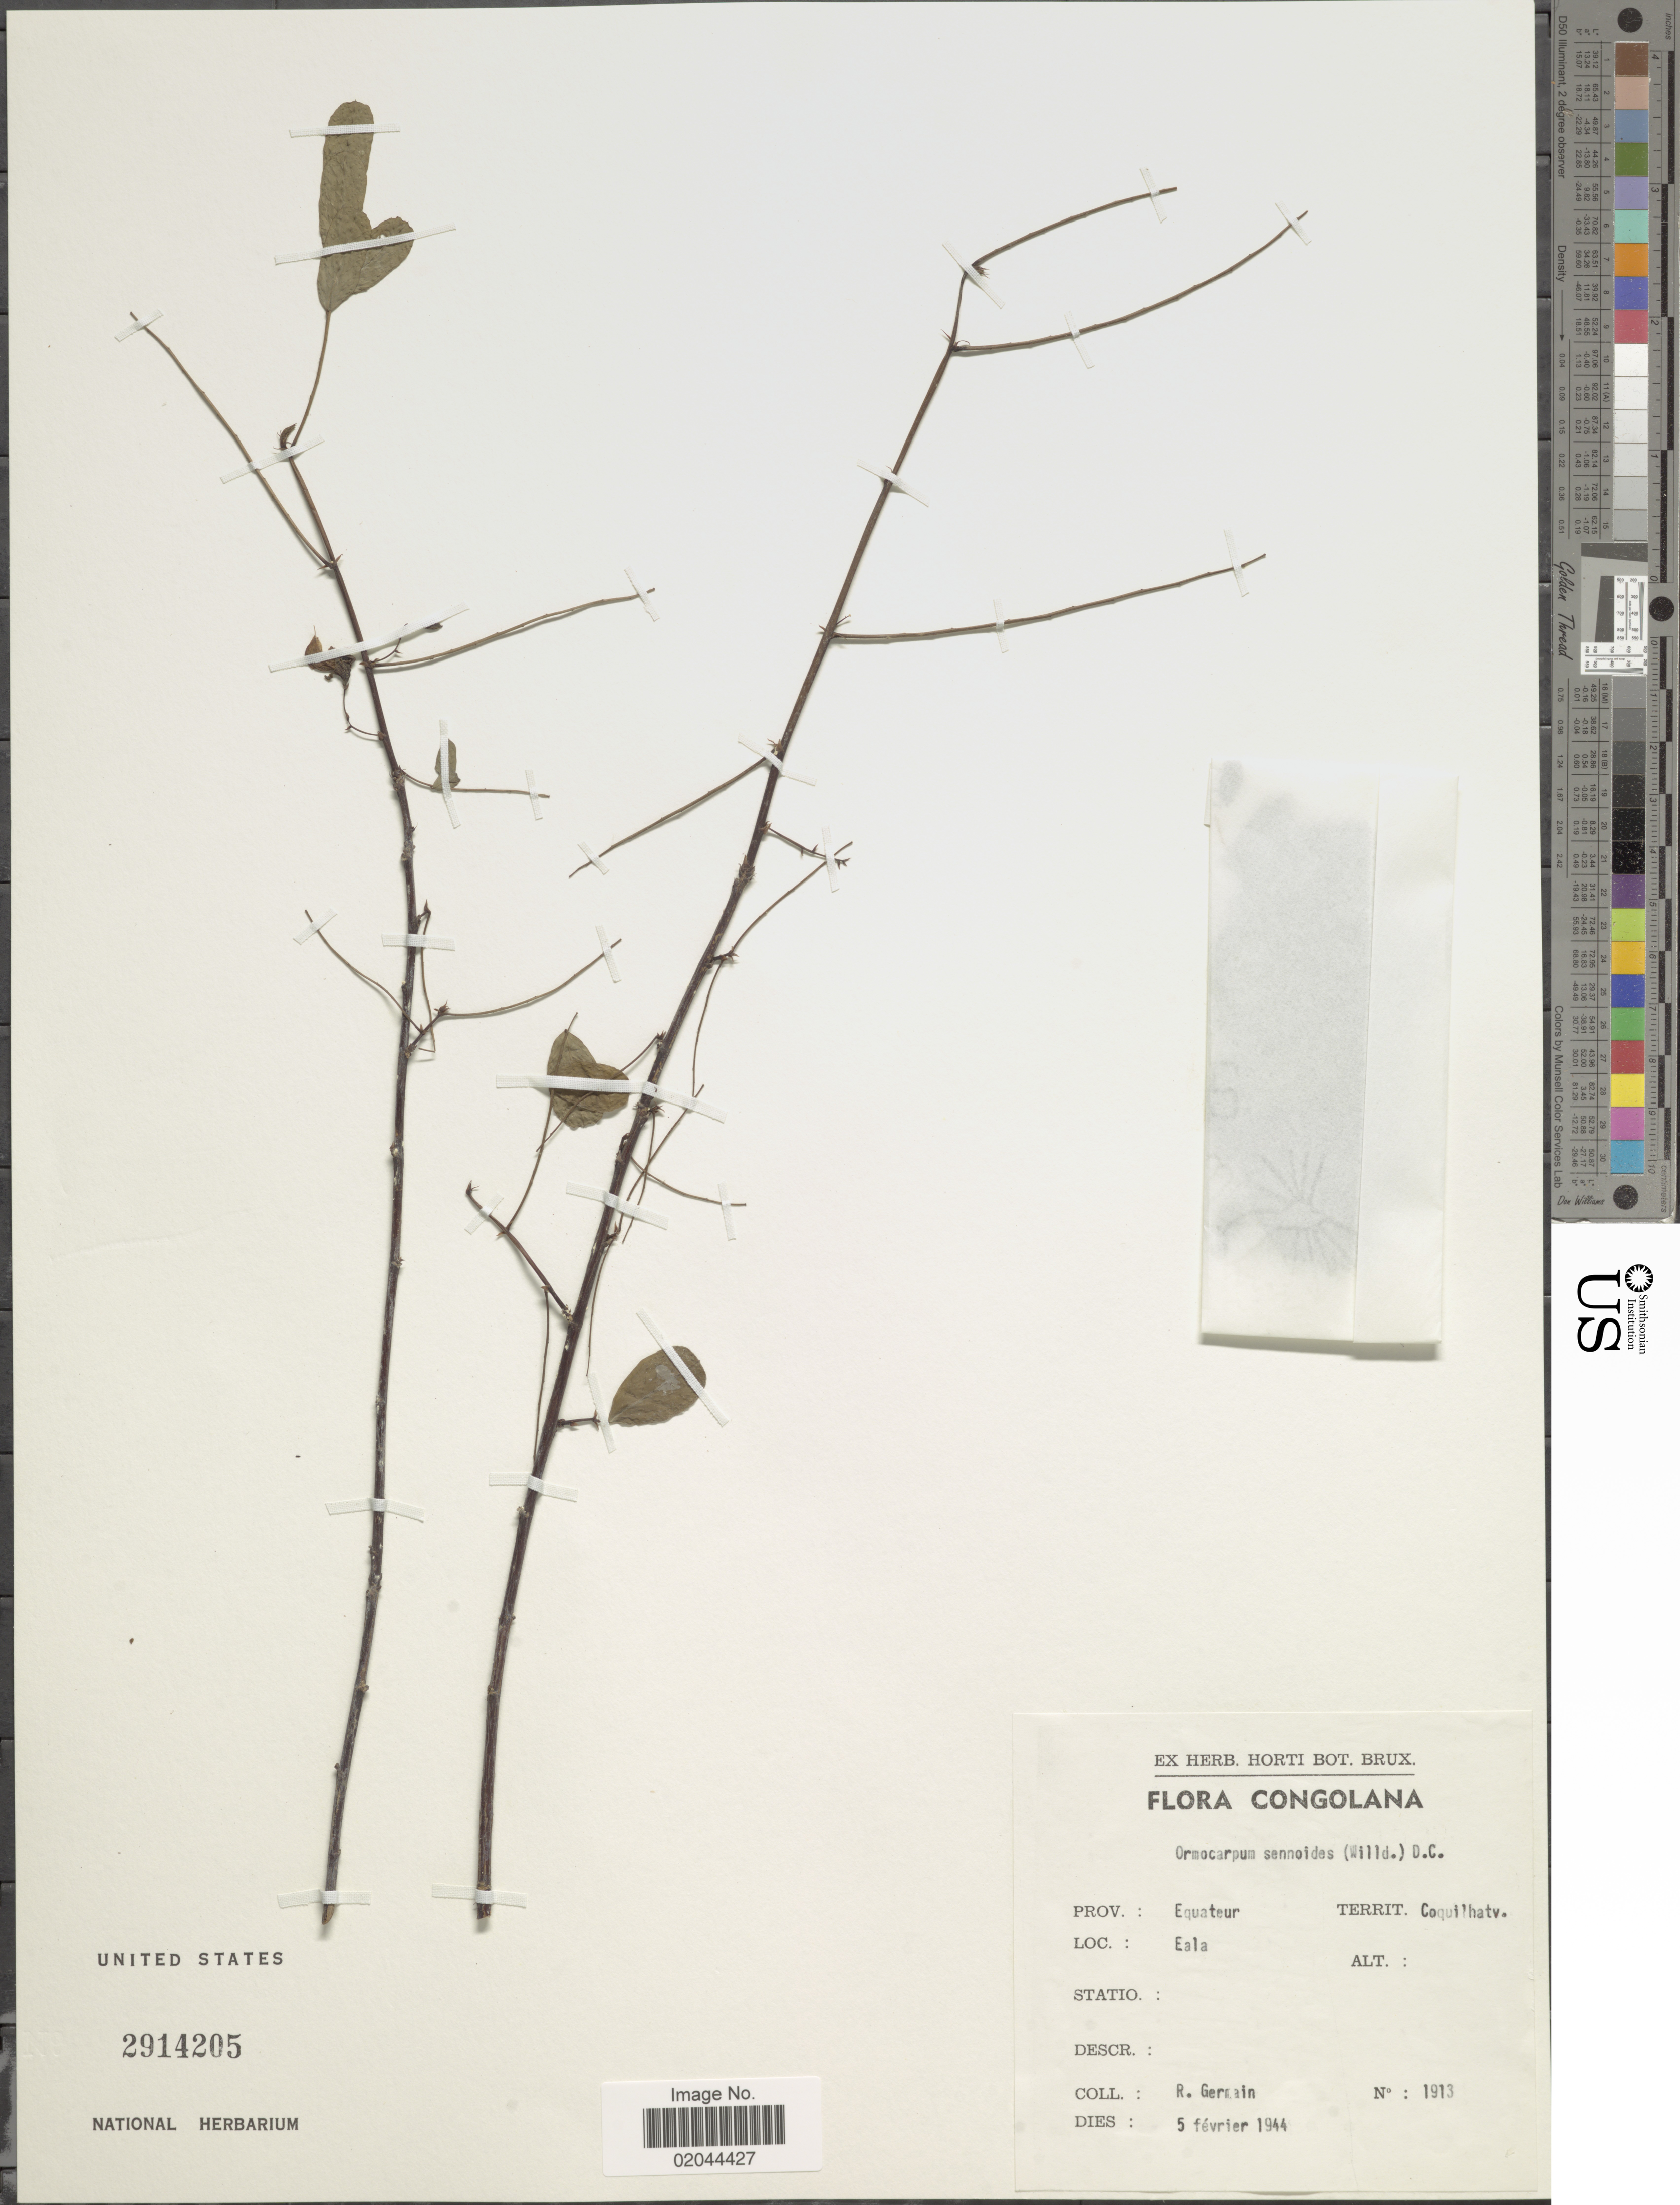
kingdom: Plantae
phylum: Tracheophyta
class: Magnoliopsida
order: Fabales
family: Fabaceae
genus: Ormocarpum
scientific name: Ormocarpum sennoides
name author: (Willd.) DC.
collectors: R. Germain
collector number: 1913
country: Congo, Democratic Republic of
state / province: Equateur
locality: Congolana, Eala, Territ. Coquilhatv.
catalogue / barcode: US 2914205